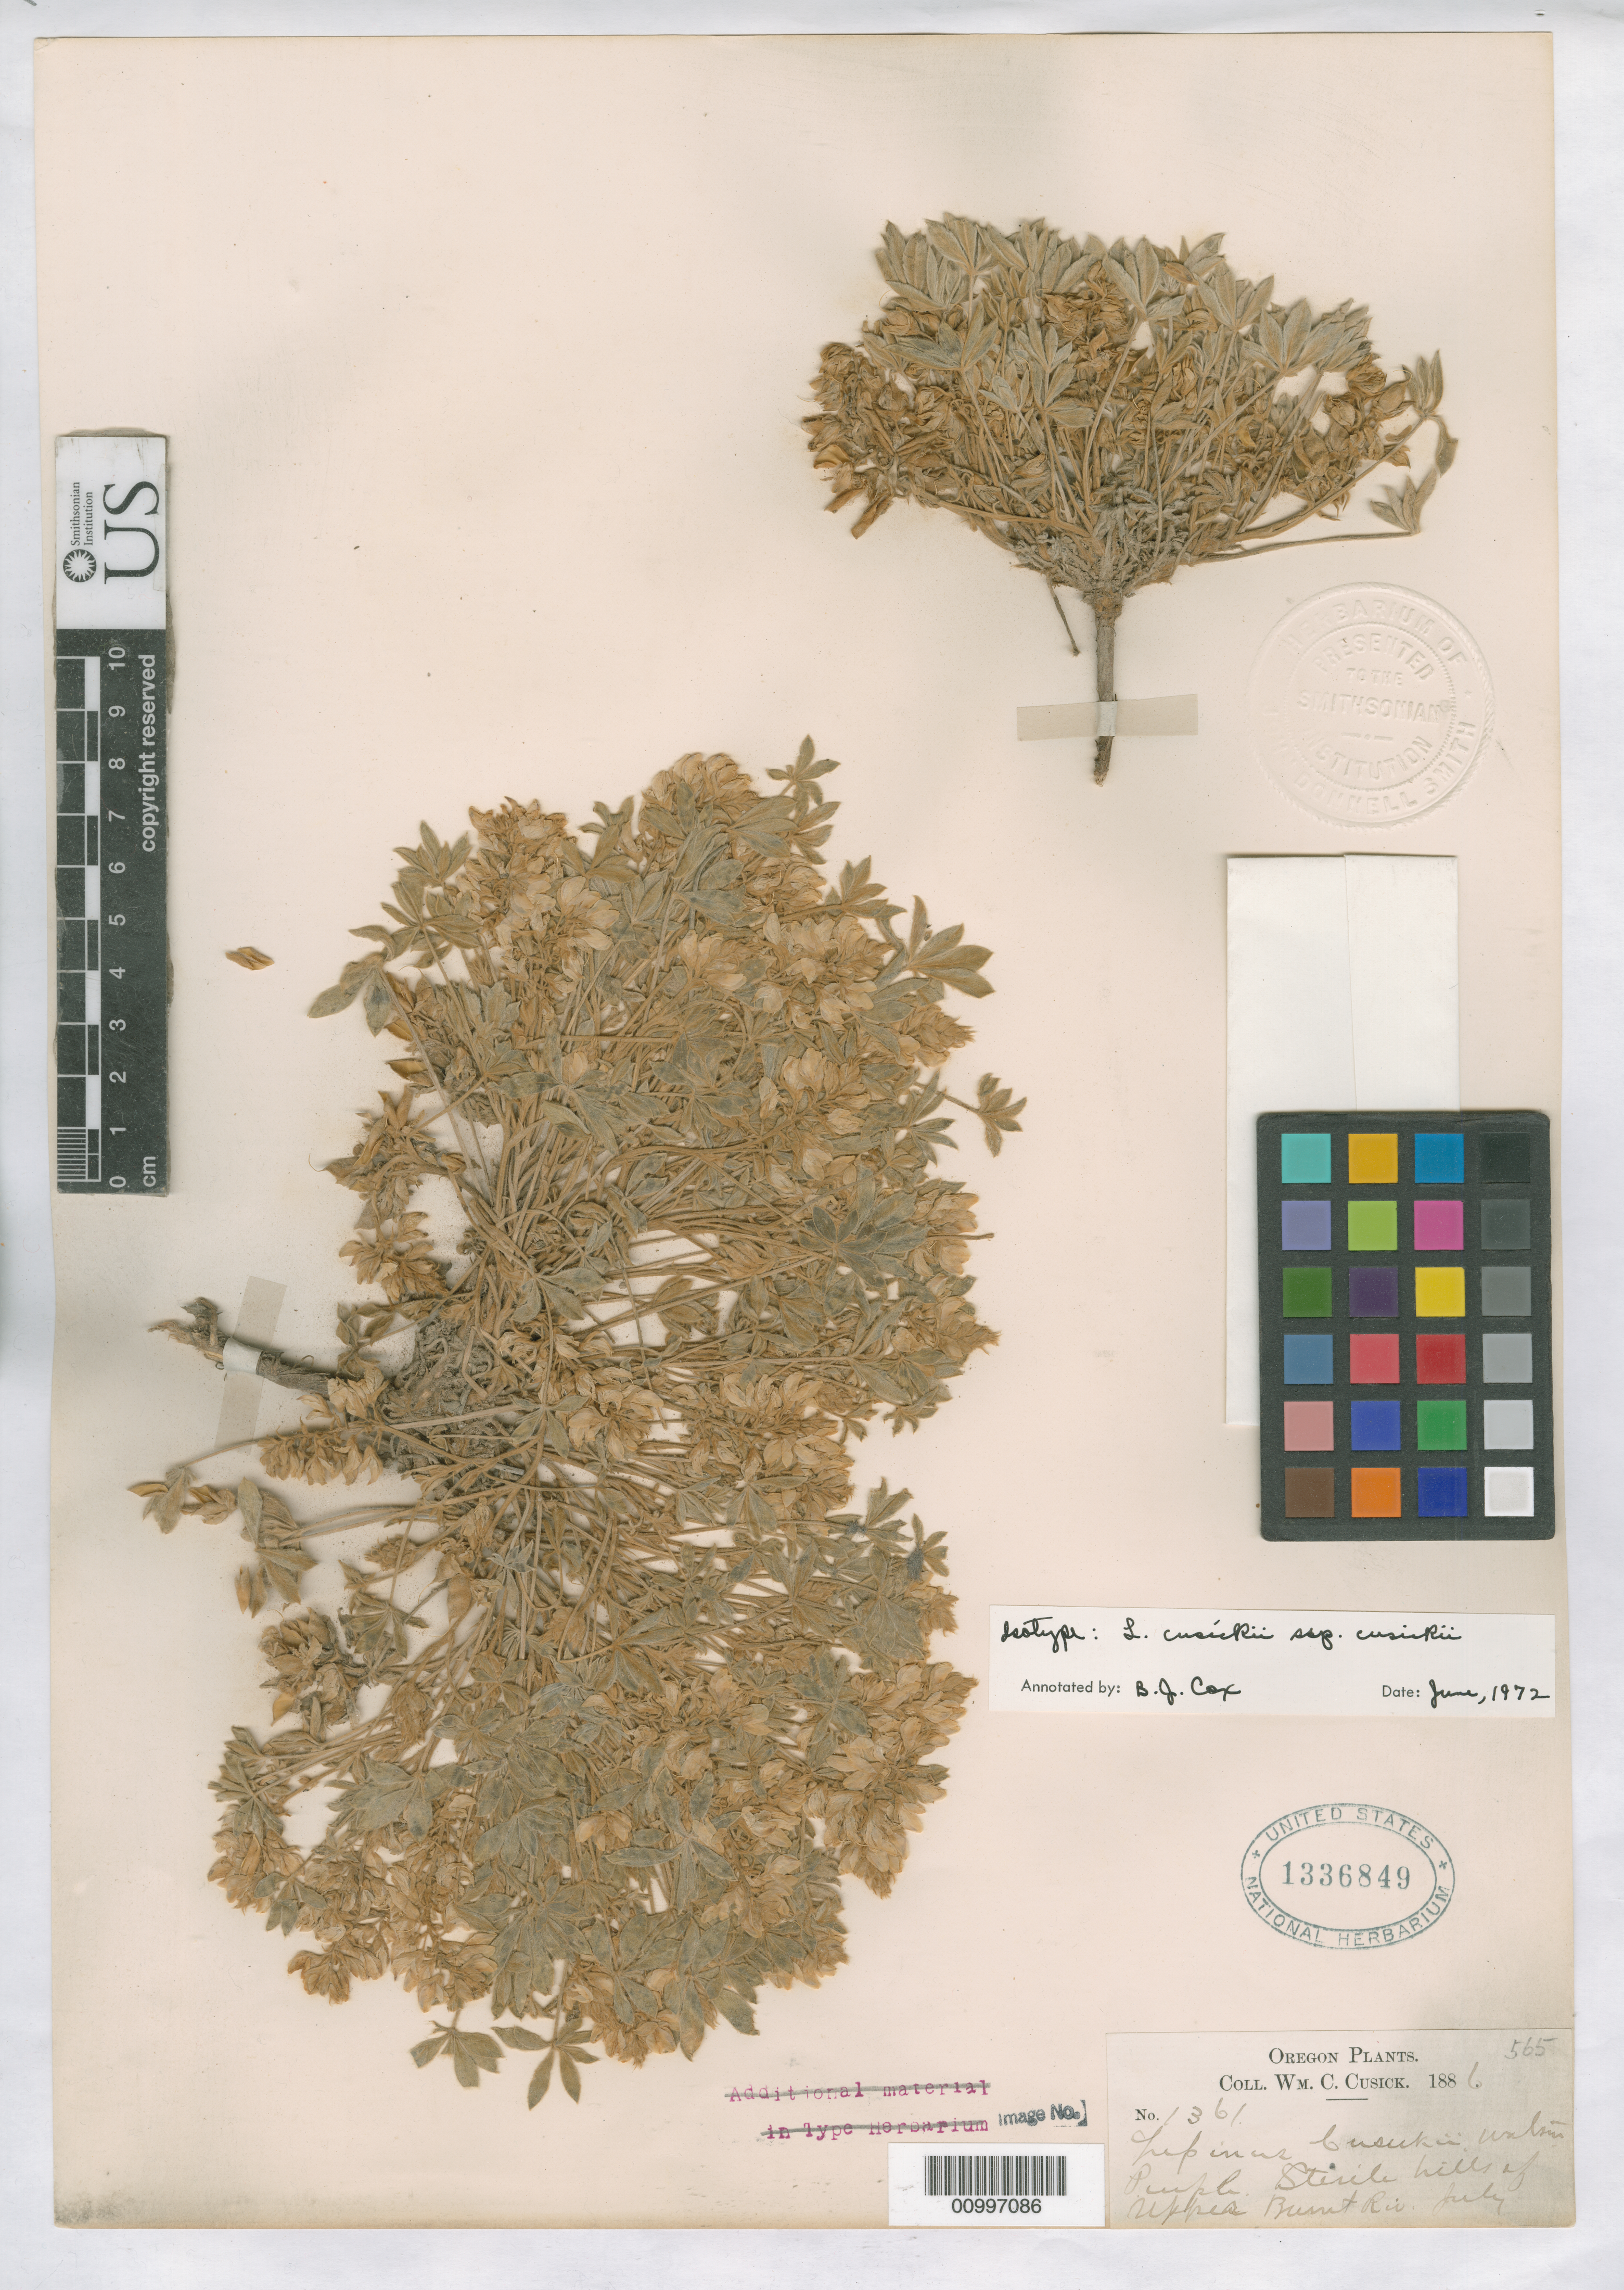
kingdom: Plantae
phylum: Tracheophyta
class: Magnoliopsida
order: Fabales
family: Fabaceae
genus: Lupinus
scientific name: Lupinus cusickii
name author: S. Watson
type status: Isotype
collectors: W. C. Cusick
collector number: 1361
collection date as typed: Jul 1886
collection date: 1886-07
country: United States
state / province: Oregon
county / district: Baker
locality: Upper Burnt River.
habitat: Sterile hills.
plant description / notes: From the herbarium of J. Donnell Smith.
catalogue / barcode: US 1336849